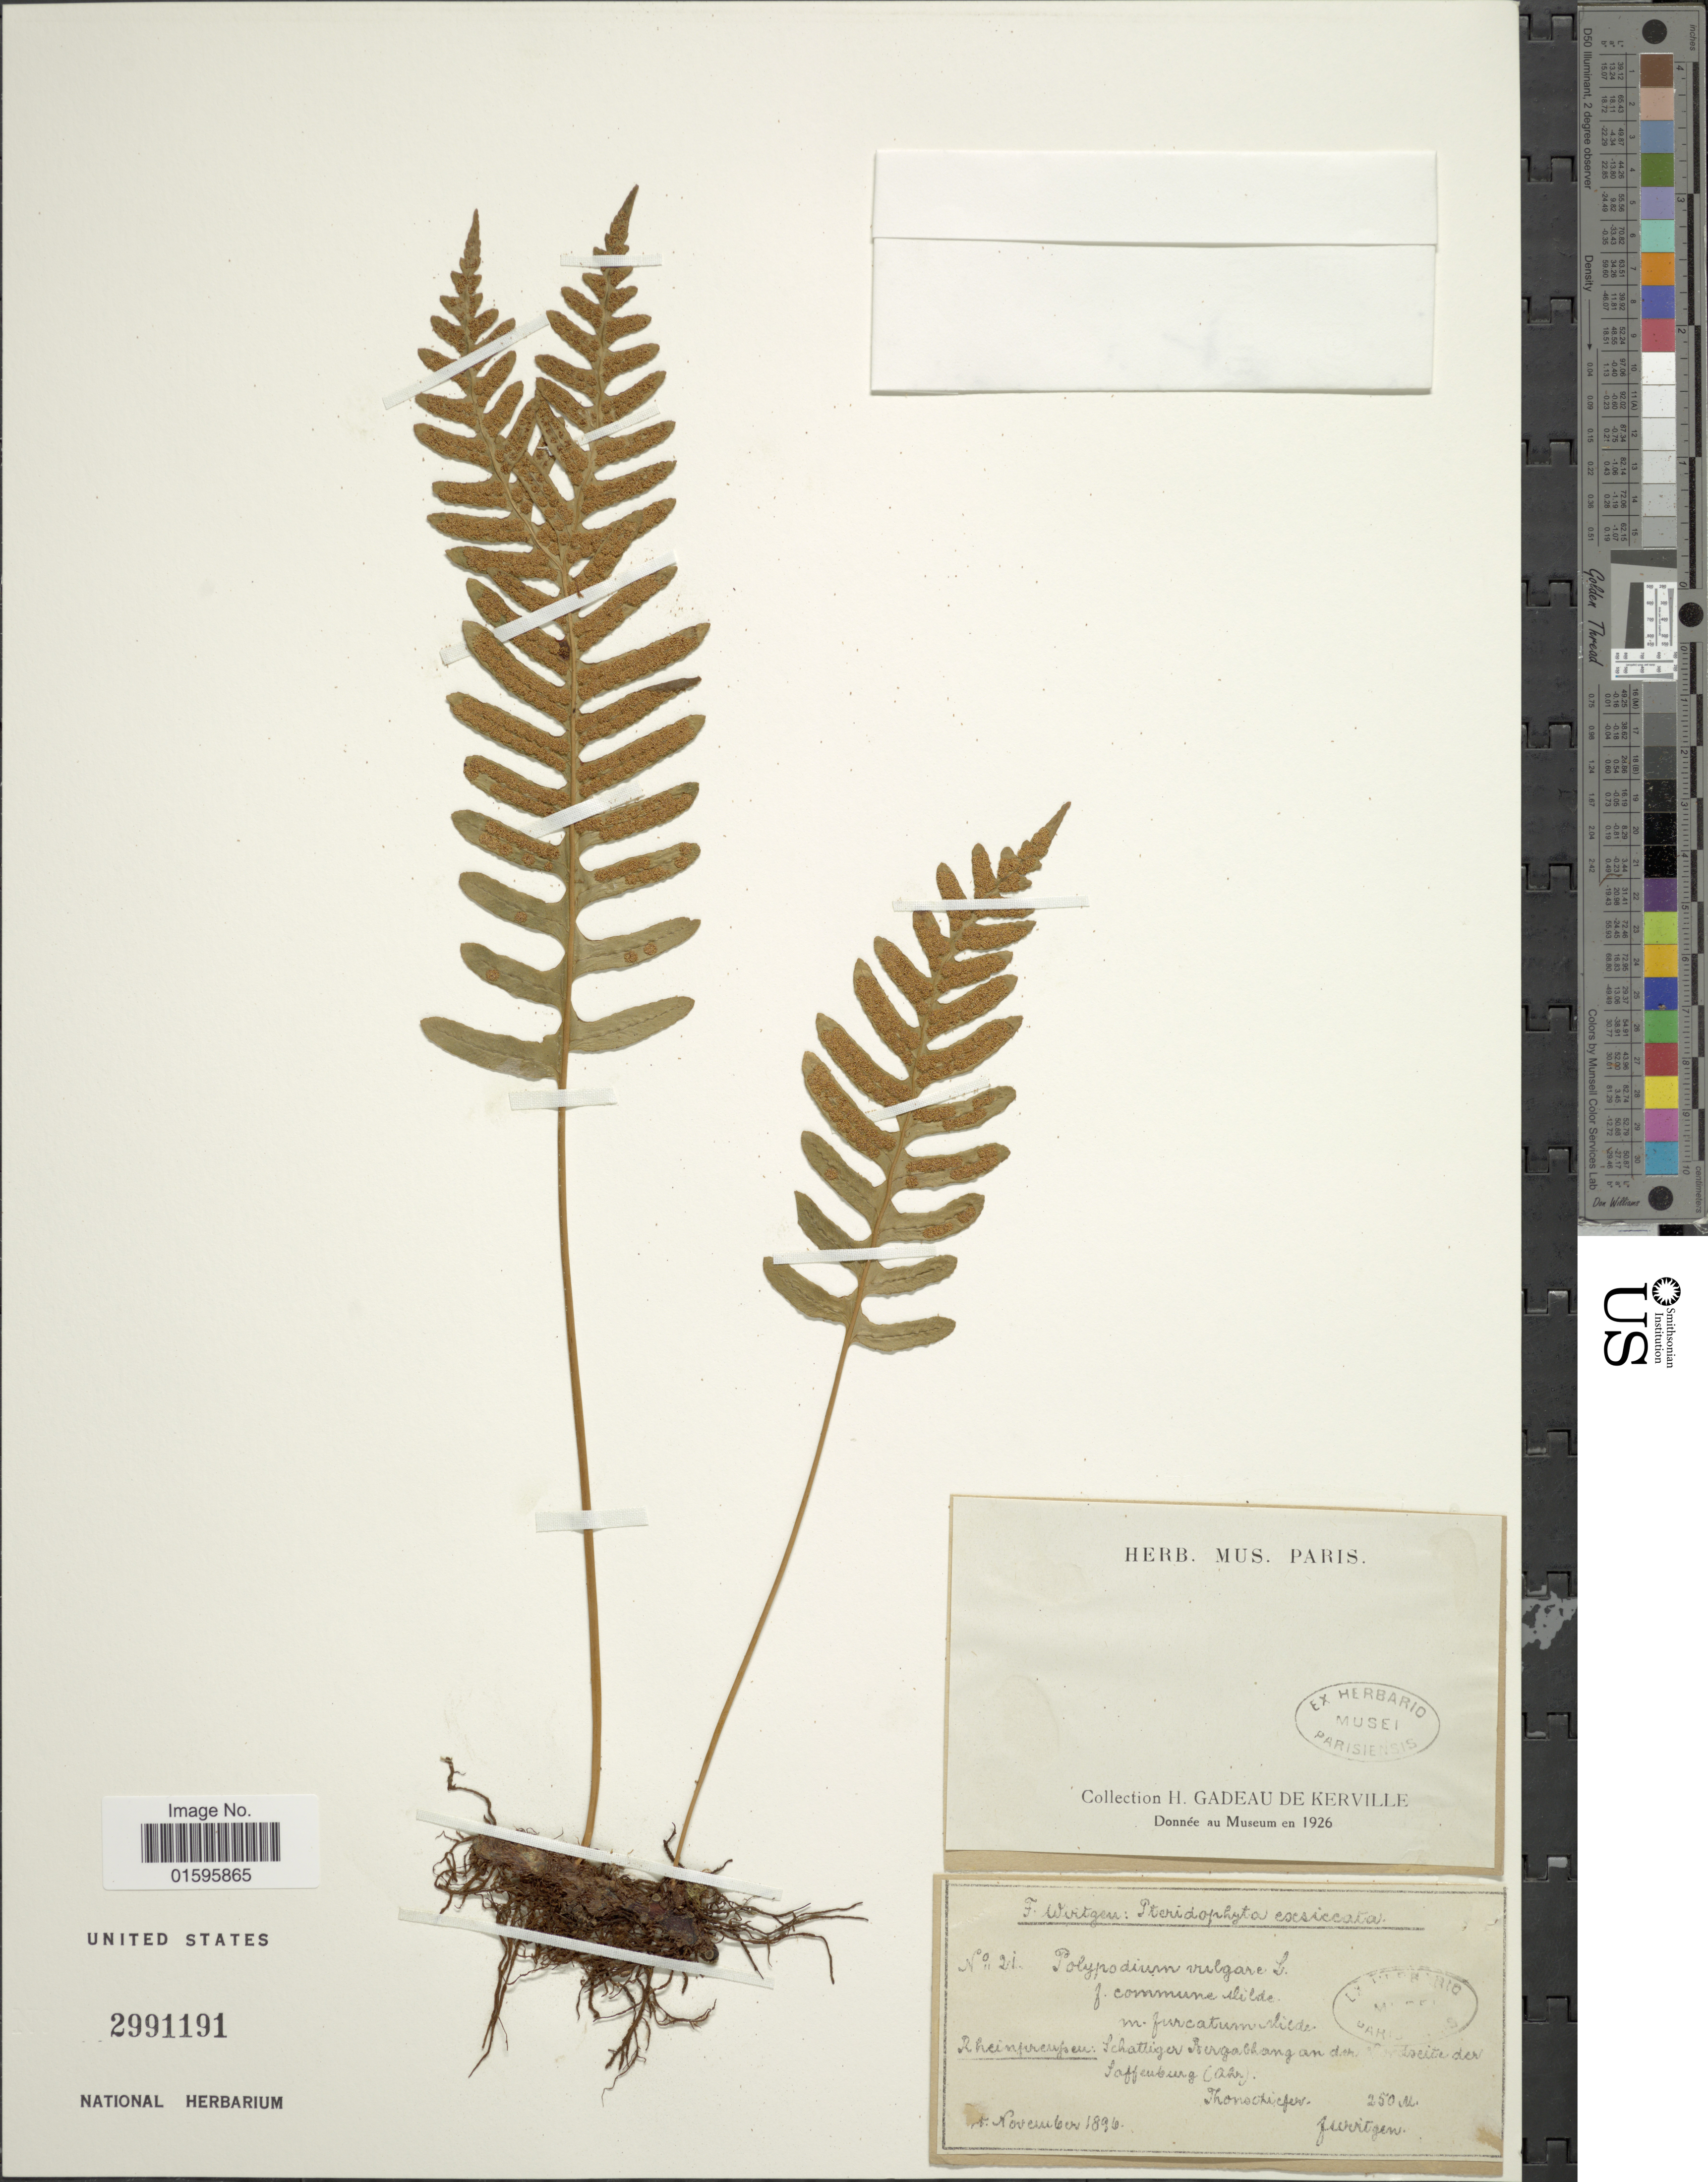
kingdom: Plantae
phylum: Tracheophyta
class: Polypodiopsida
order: Polypodiales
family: Polypodiaceae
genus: Polypodium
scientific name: Polypodium vulgare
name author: L.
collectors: F. Wirtgen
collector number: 21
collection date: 1896-11-15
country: Germany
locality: Rheinpreussen: Schattiger Bergabhang an der [illegible text]seite der Laffenburg (Ahr), Monschiefer[interpreted]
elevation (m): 250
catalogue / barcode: US 2991191